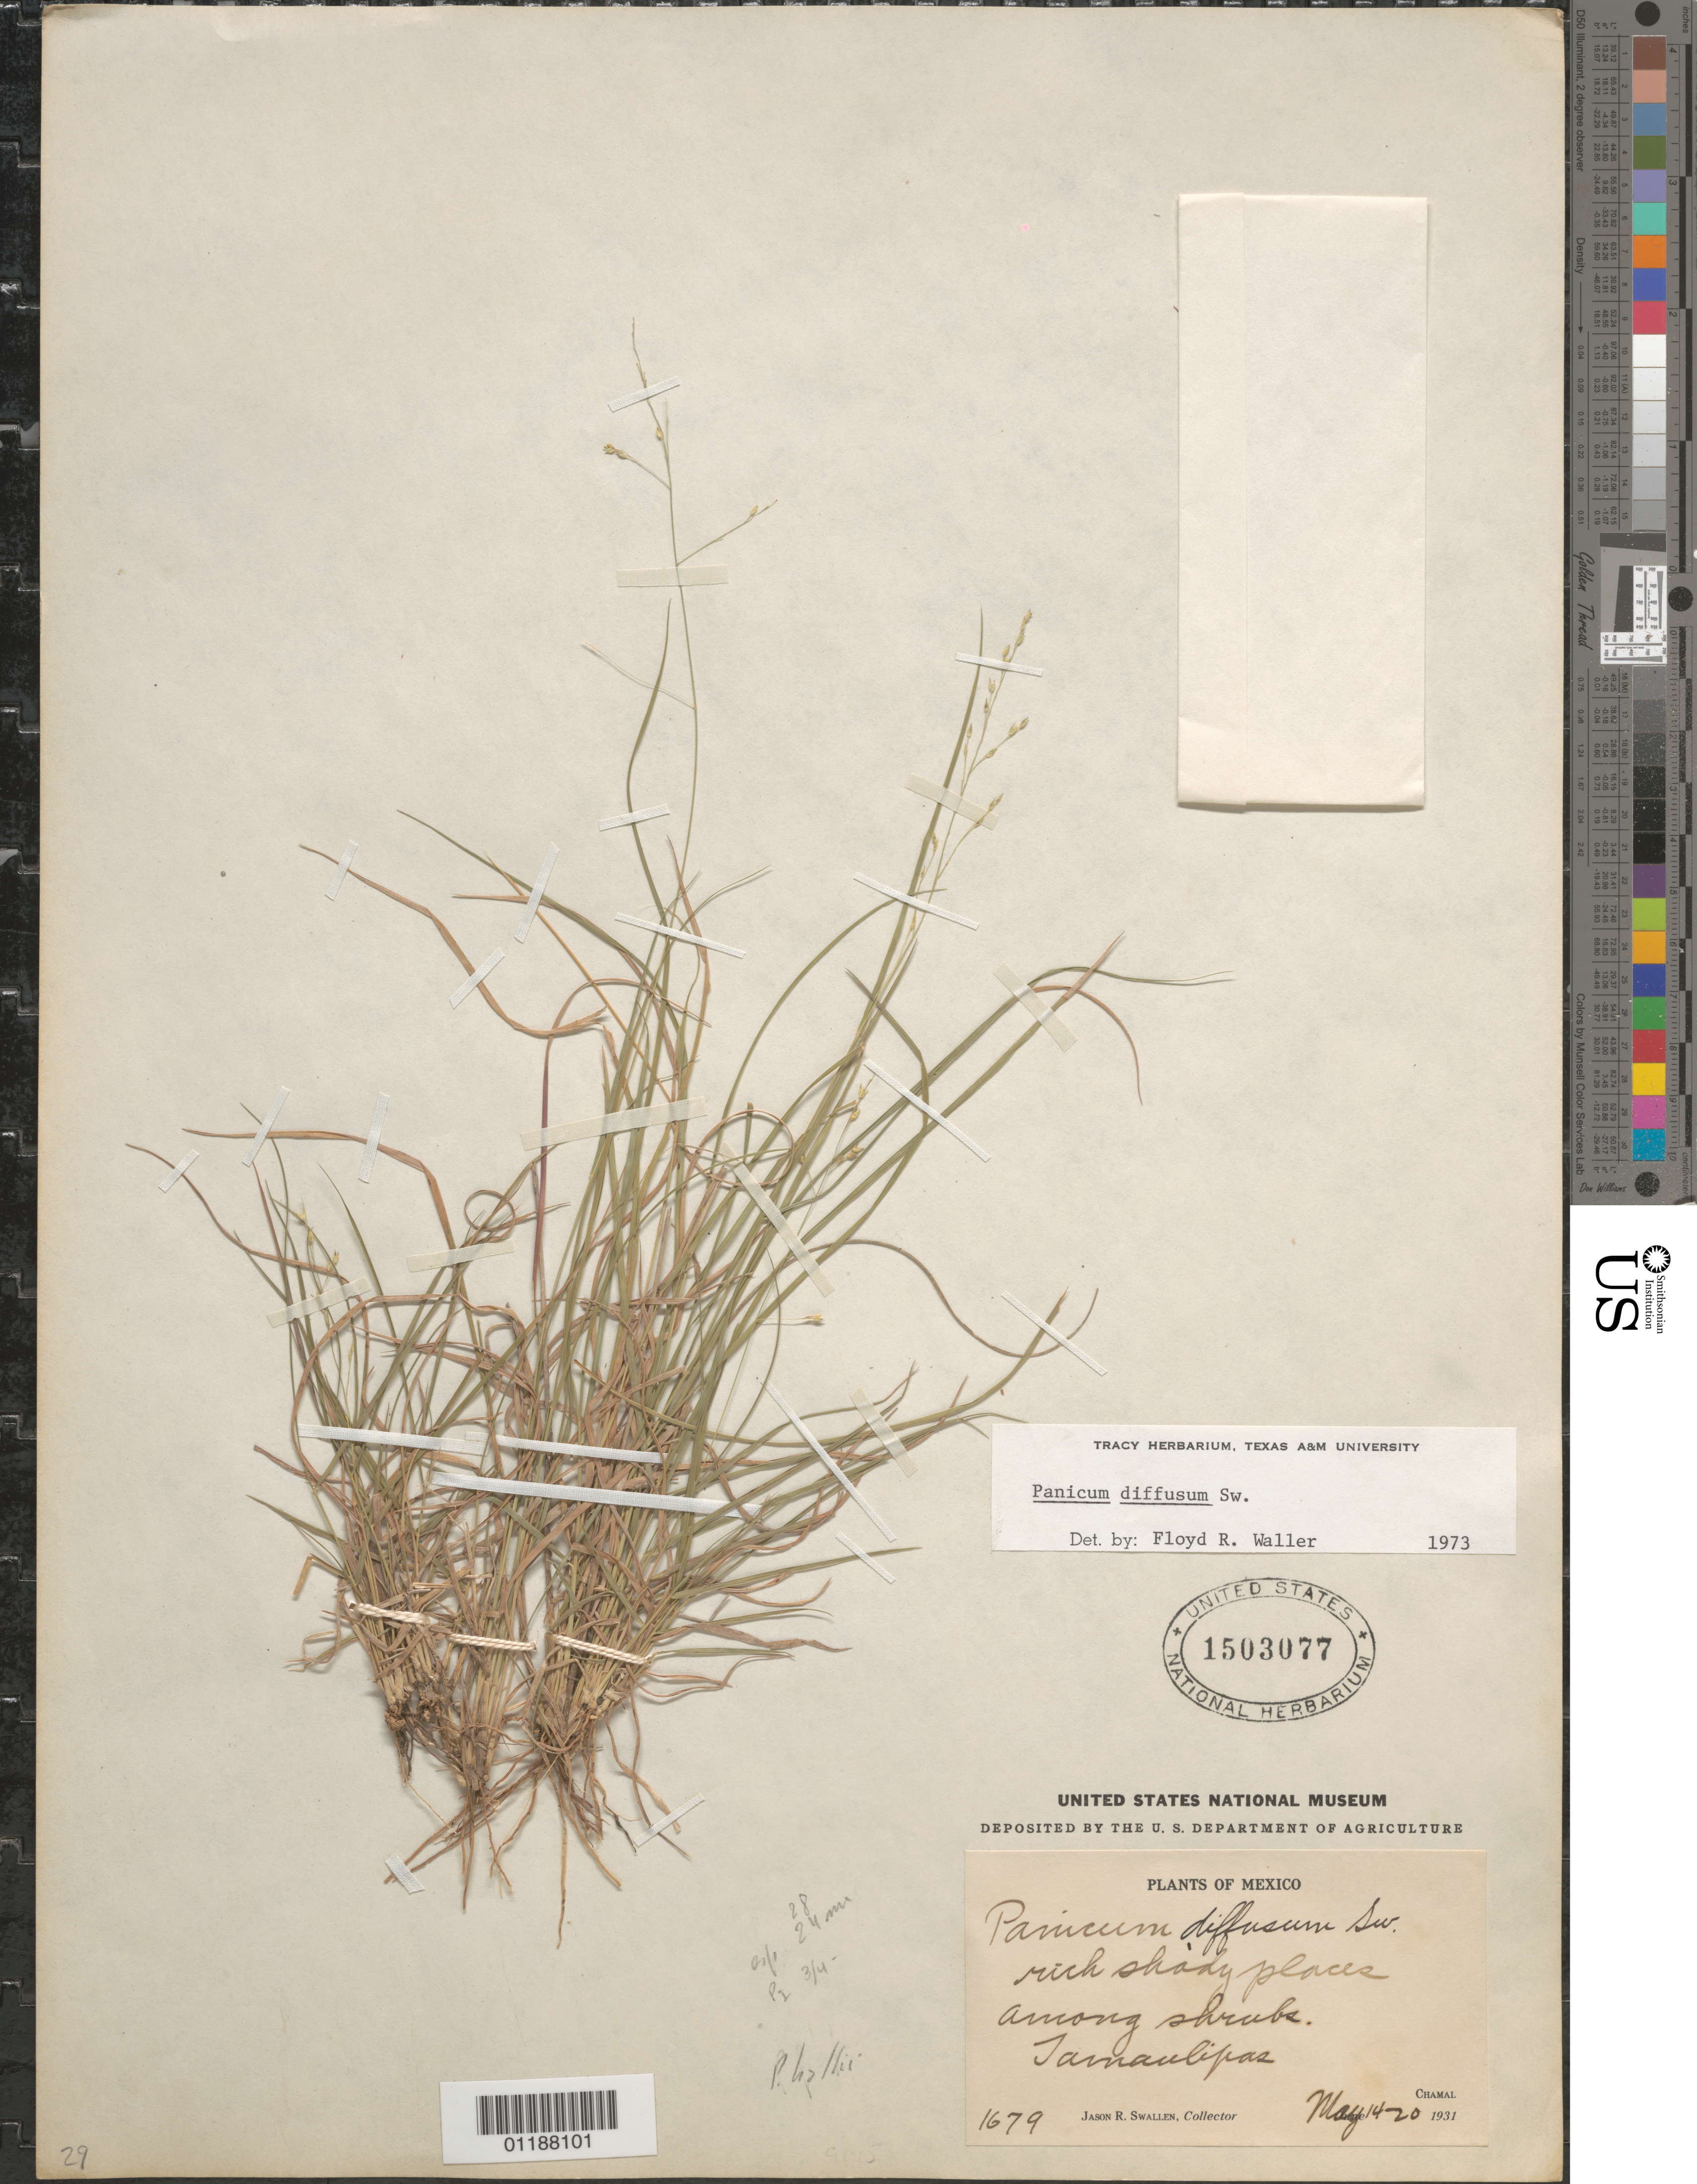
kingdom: Plantae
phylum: Tracheophyta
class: Liliopsida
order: Poales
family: Poaceae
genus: Panicum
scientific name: Panicum diffusum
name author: Sw.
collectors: J. R. Swallen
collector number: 1679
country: Mexico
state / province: Tamaulipas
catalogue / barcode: US 1503077